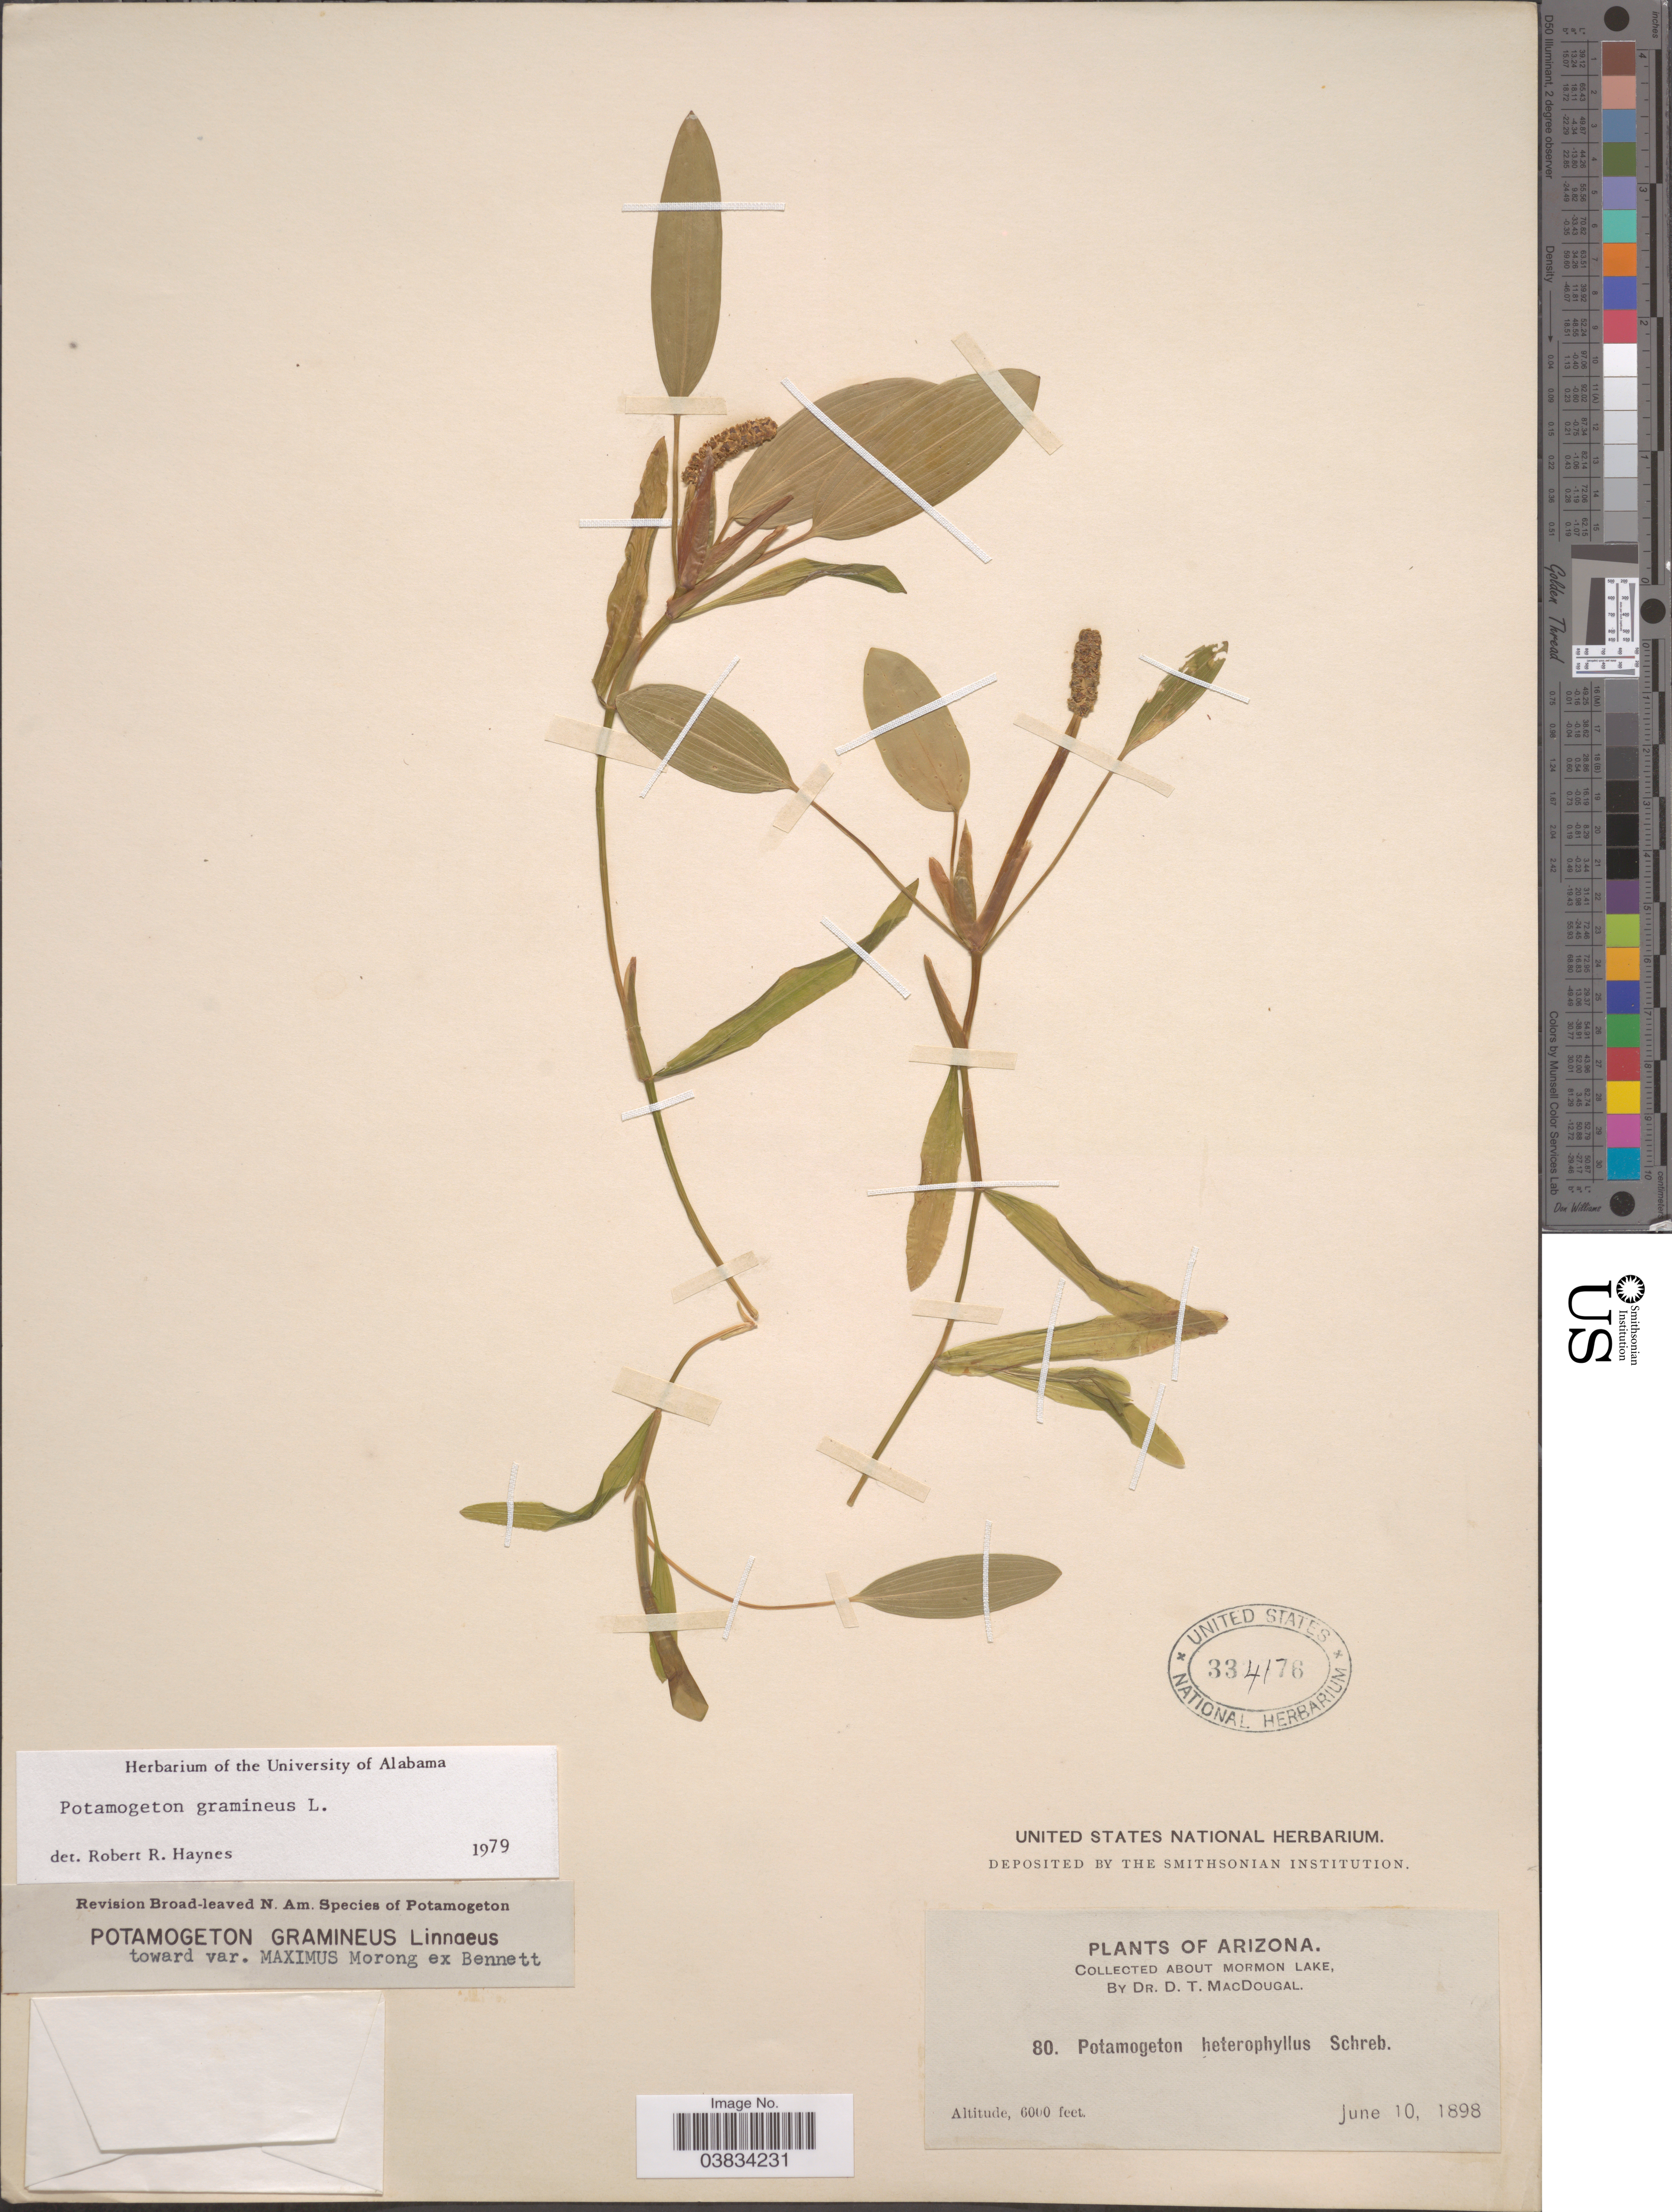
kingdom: Plantae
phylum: Tracheophyta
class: Liliopsida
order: Alismatales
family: Potamogetonaceae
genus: Potamogeton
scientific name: Potamogeton gramineus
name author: L.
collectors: D. T. MacDougal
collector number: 80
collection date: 1898-06-10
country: United States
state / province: Arizona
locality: About Mormon Lake.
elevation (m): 1829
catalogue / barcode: US 334176